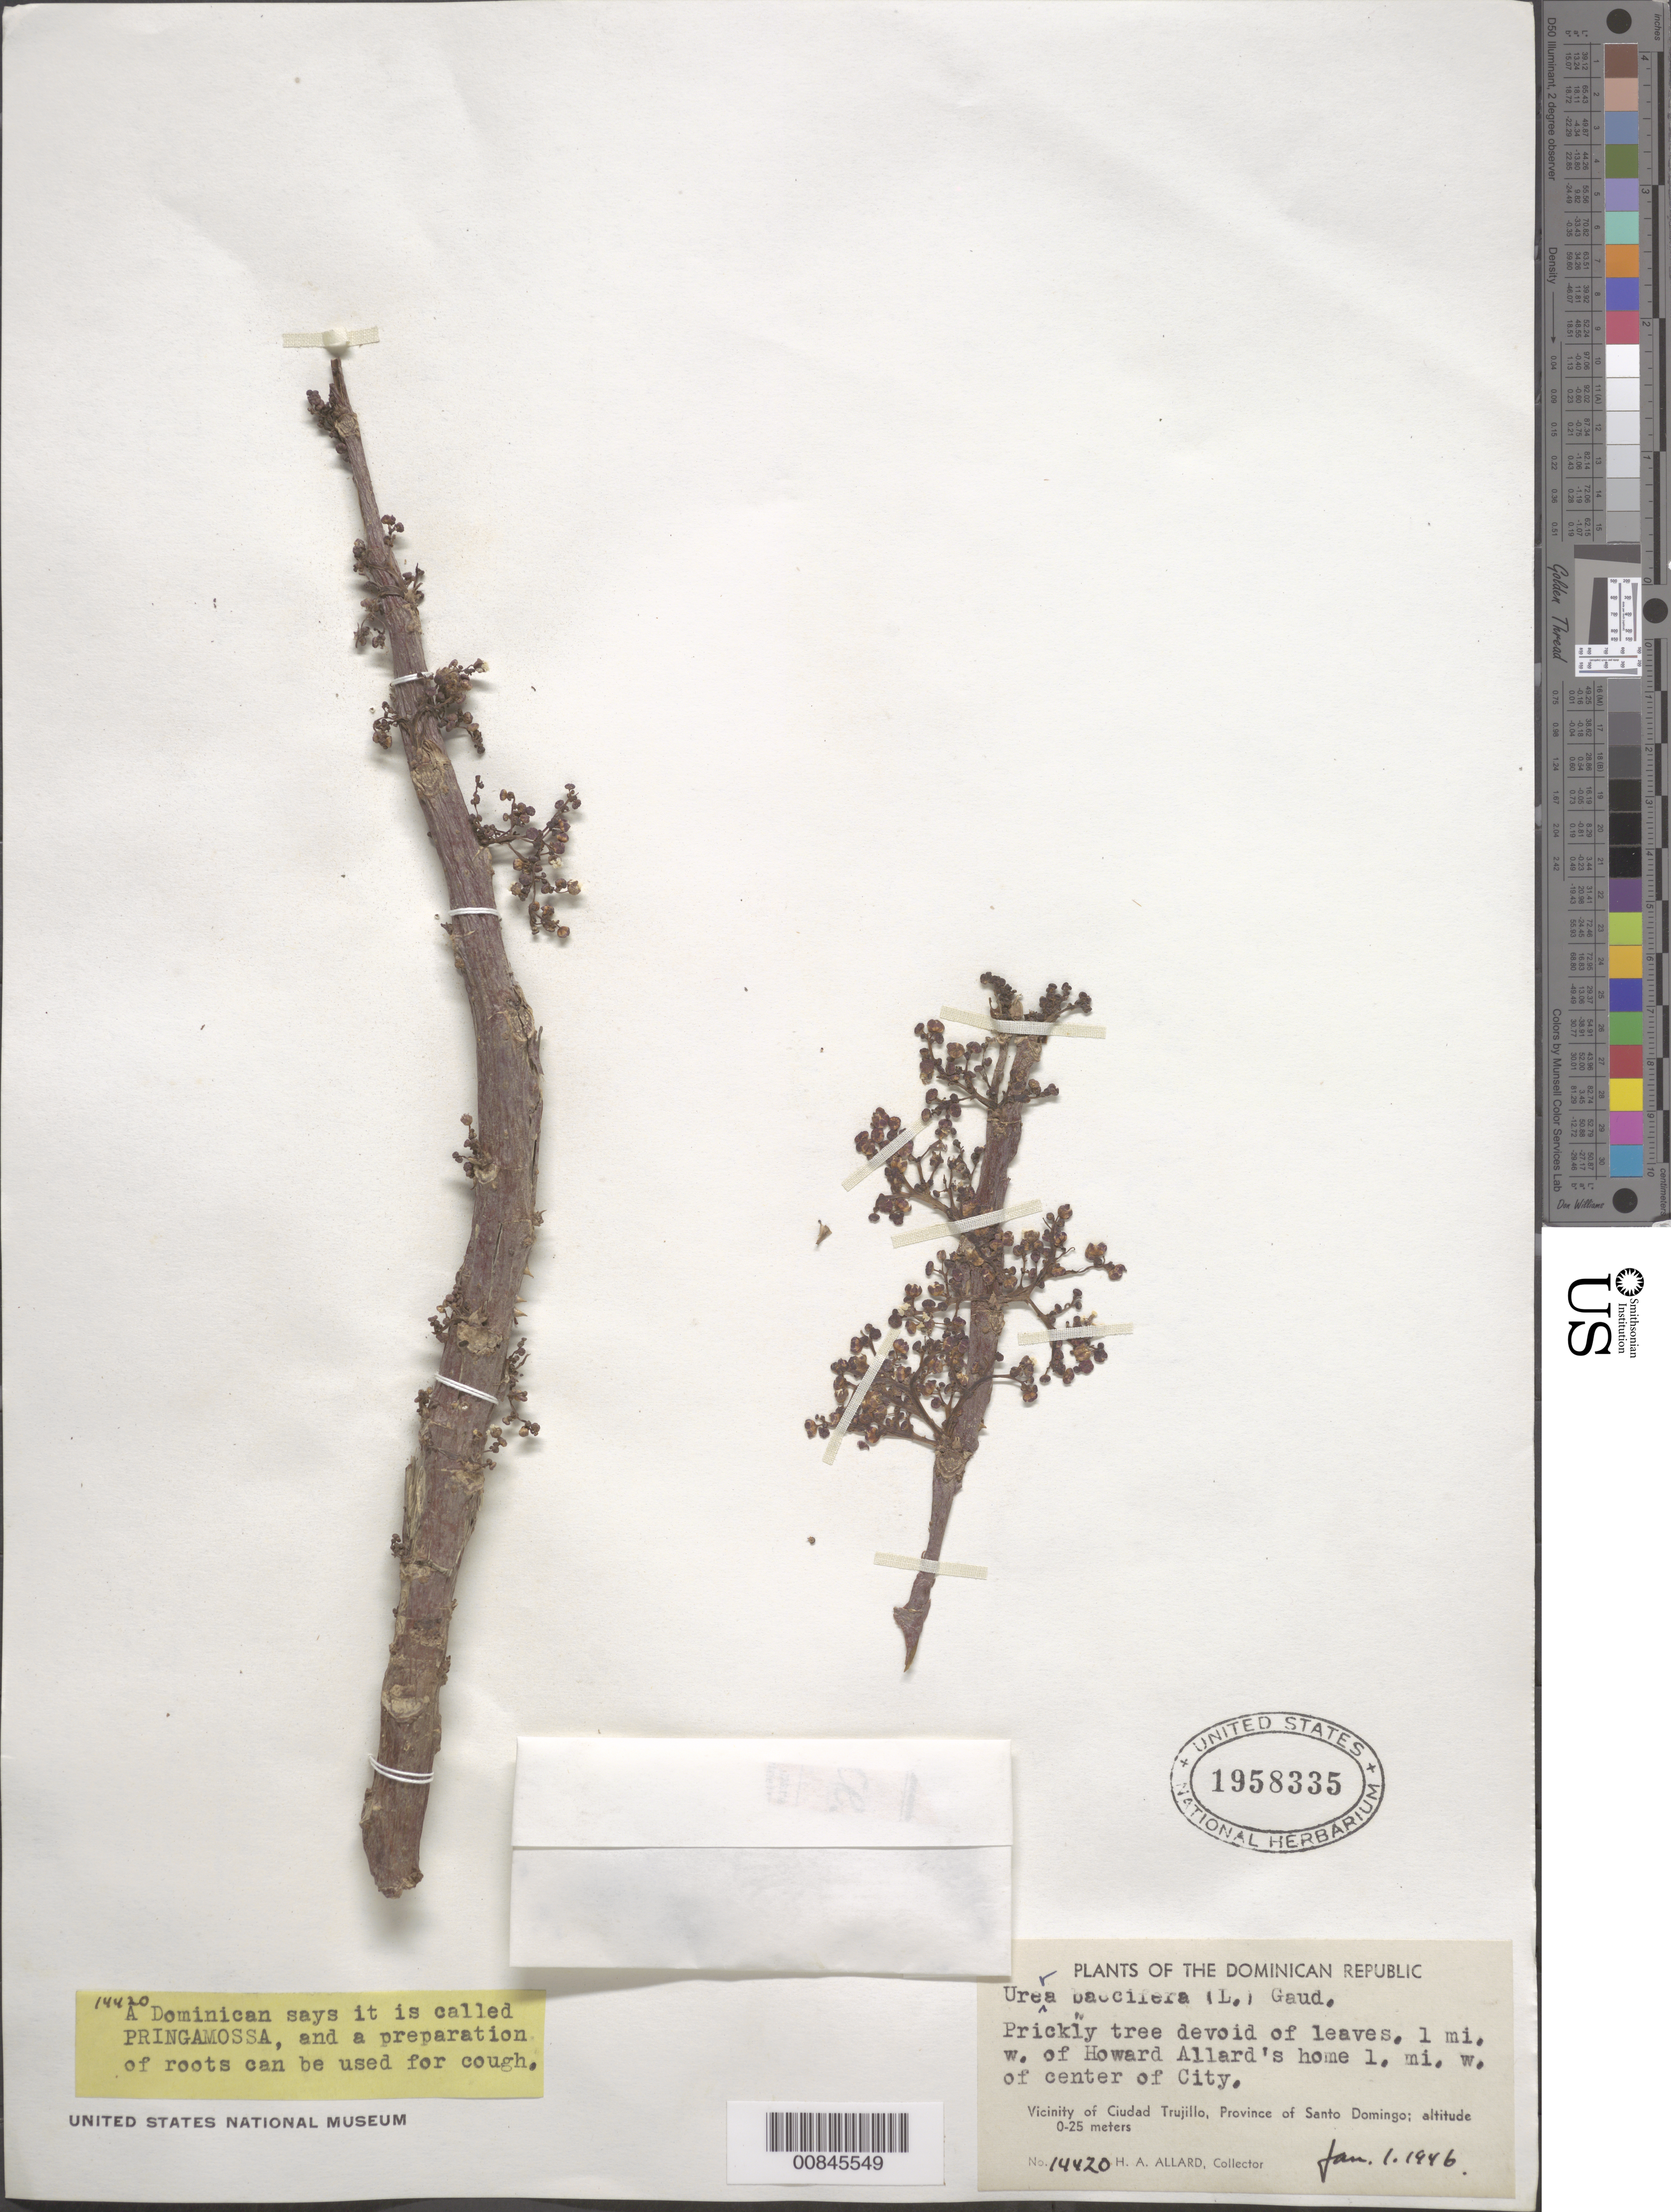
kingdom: Plantae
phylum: Tracheophyta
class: Magnoliopsida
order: Rosales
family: Urticaceae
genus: Urera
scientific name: Urera baccifera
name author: (L.) Gaudich. ex Wedd.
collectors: H. A. Allard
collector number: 14420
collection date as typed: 01 Jan 1946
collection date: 1946-01-01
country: Dominican Republic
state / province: Distrito Nacional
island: Hispaniola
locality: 1 mi. W. of Howard Allard's home 1 mi. W of center of Ciudad Trujillo, Province of Santo Domingo (obsolete).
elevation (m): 0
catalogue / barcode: US 1958335